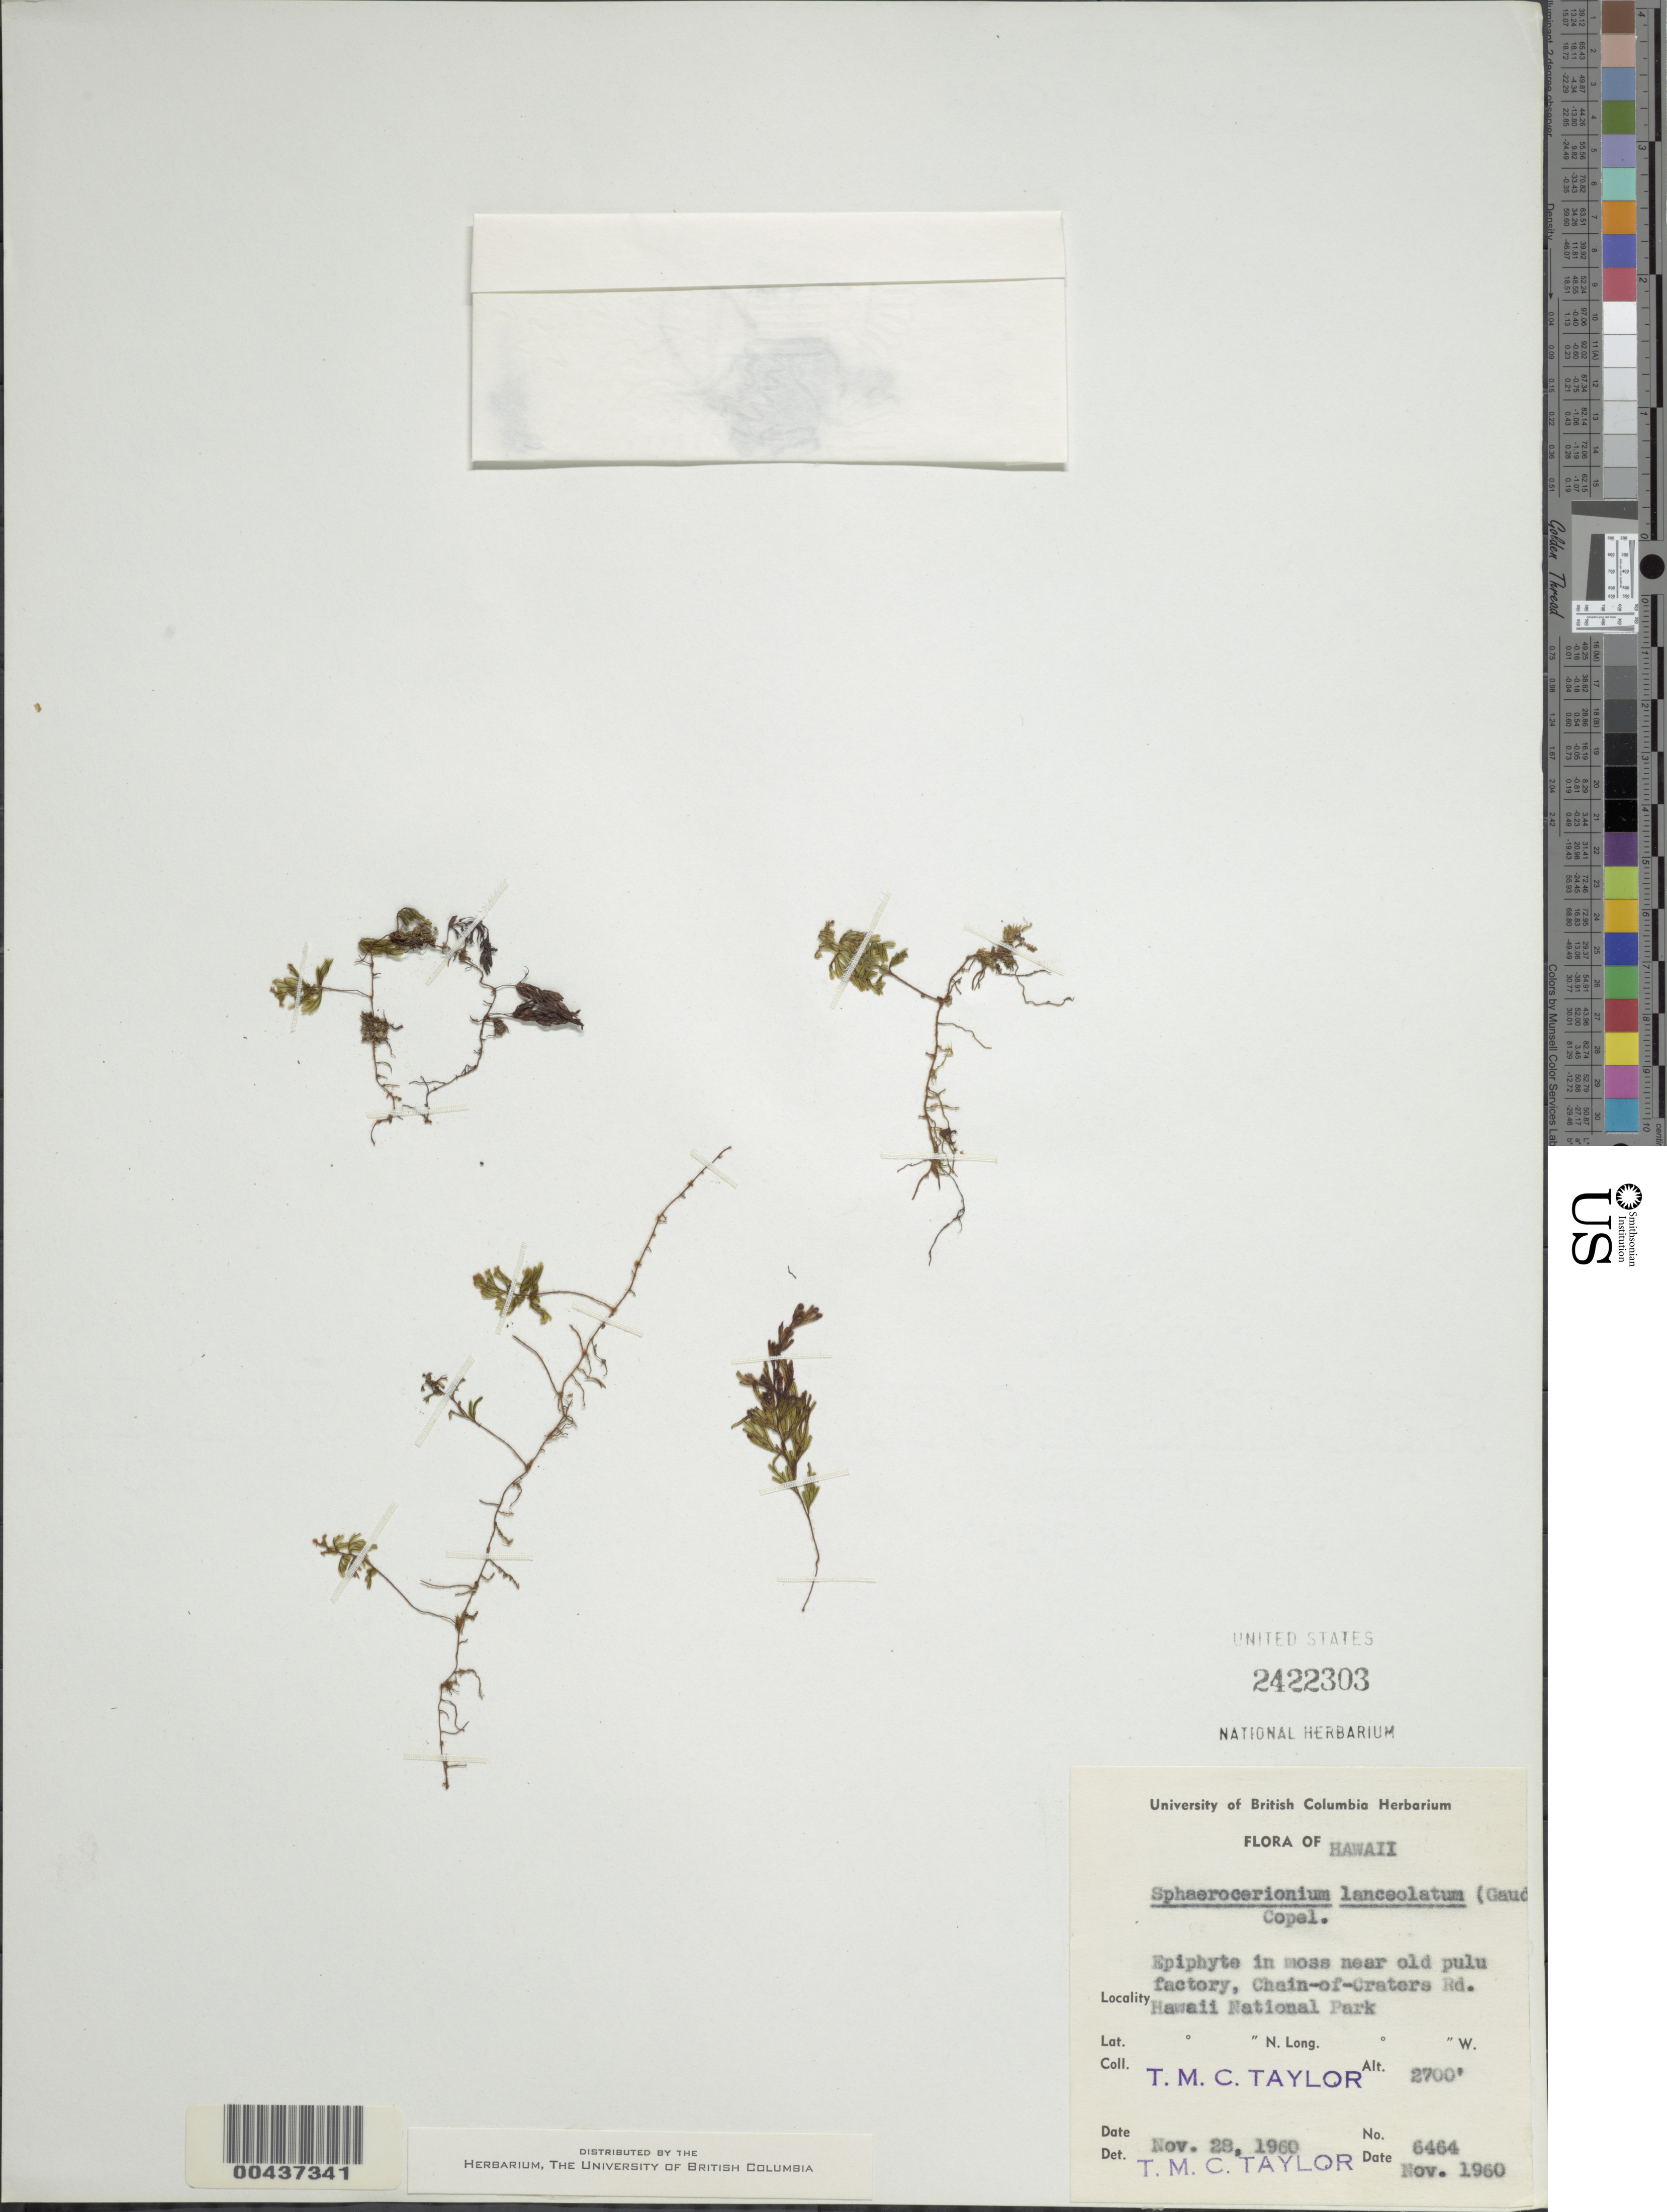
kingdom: Plantae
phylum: Tracheophyta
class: Polypodiopsida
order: Hymenophyllales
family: Hymenophyllaceae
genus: Hymenophyllum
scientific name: Hymenophyllum lanceolatum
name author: Hook. & Arn.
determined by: Taylor, T. M. C.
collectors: T. M. C. Taylor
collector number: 6464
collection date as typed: Nov 1960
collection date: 1960-11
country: United States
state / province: Hawaii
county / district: Honolulu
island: Oahu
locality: Near old pulu factory, Chain-of-Craters Rd., Hawaii National Park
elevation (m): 823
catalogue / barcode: US 2422303